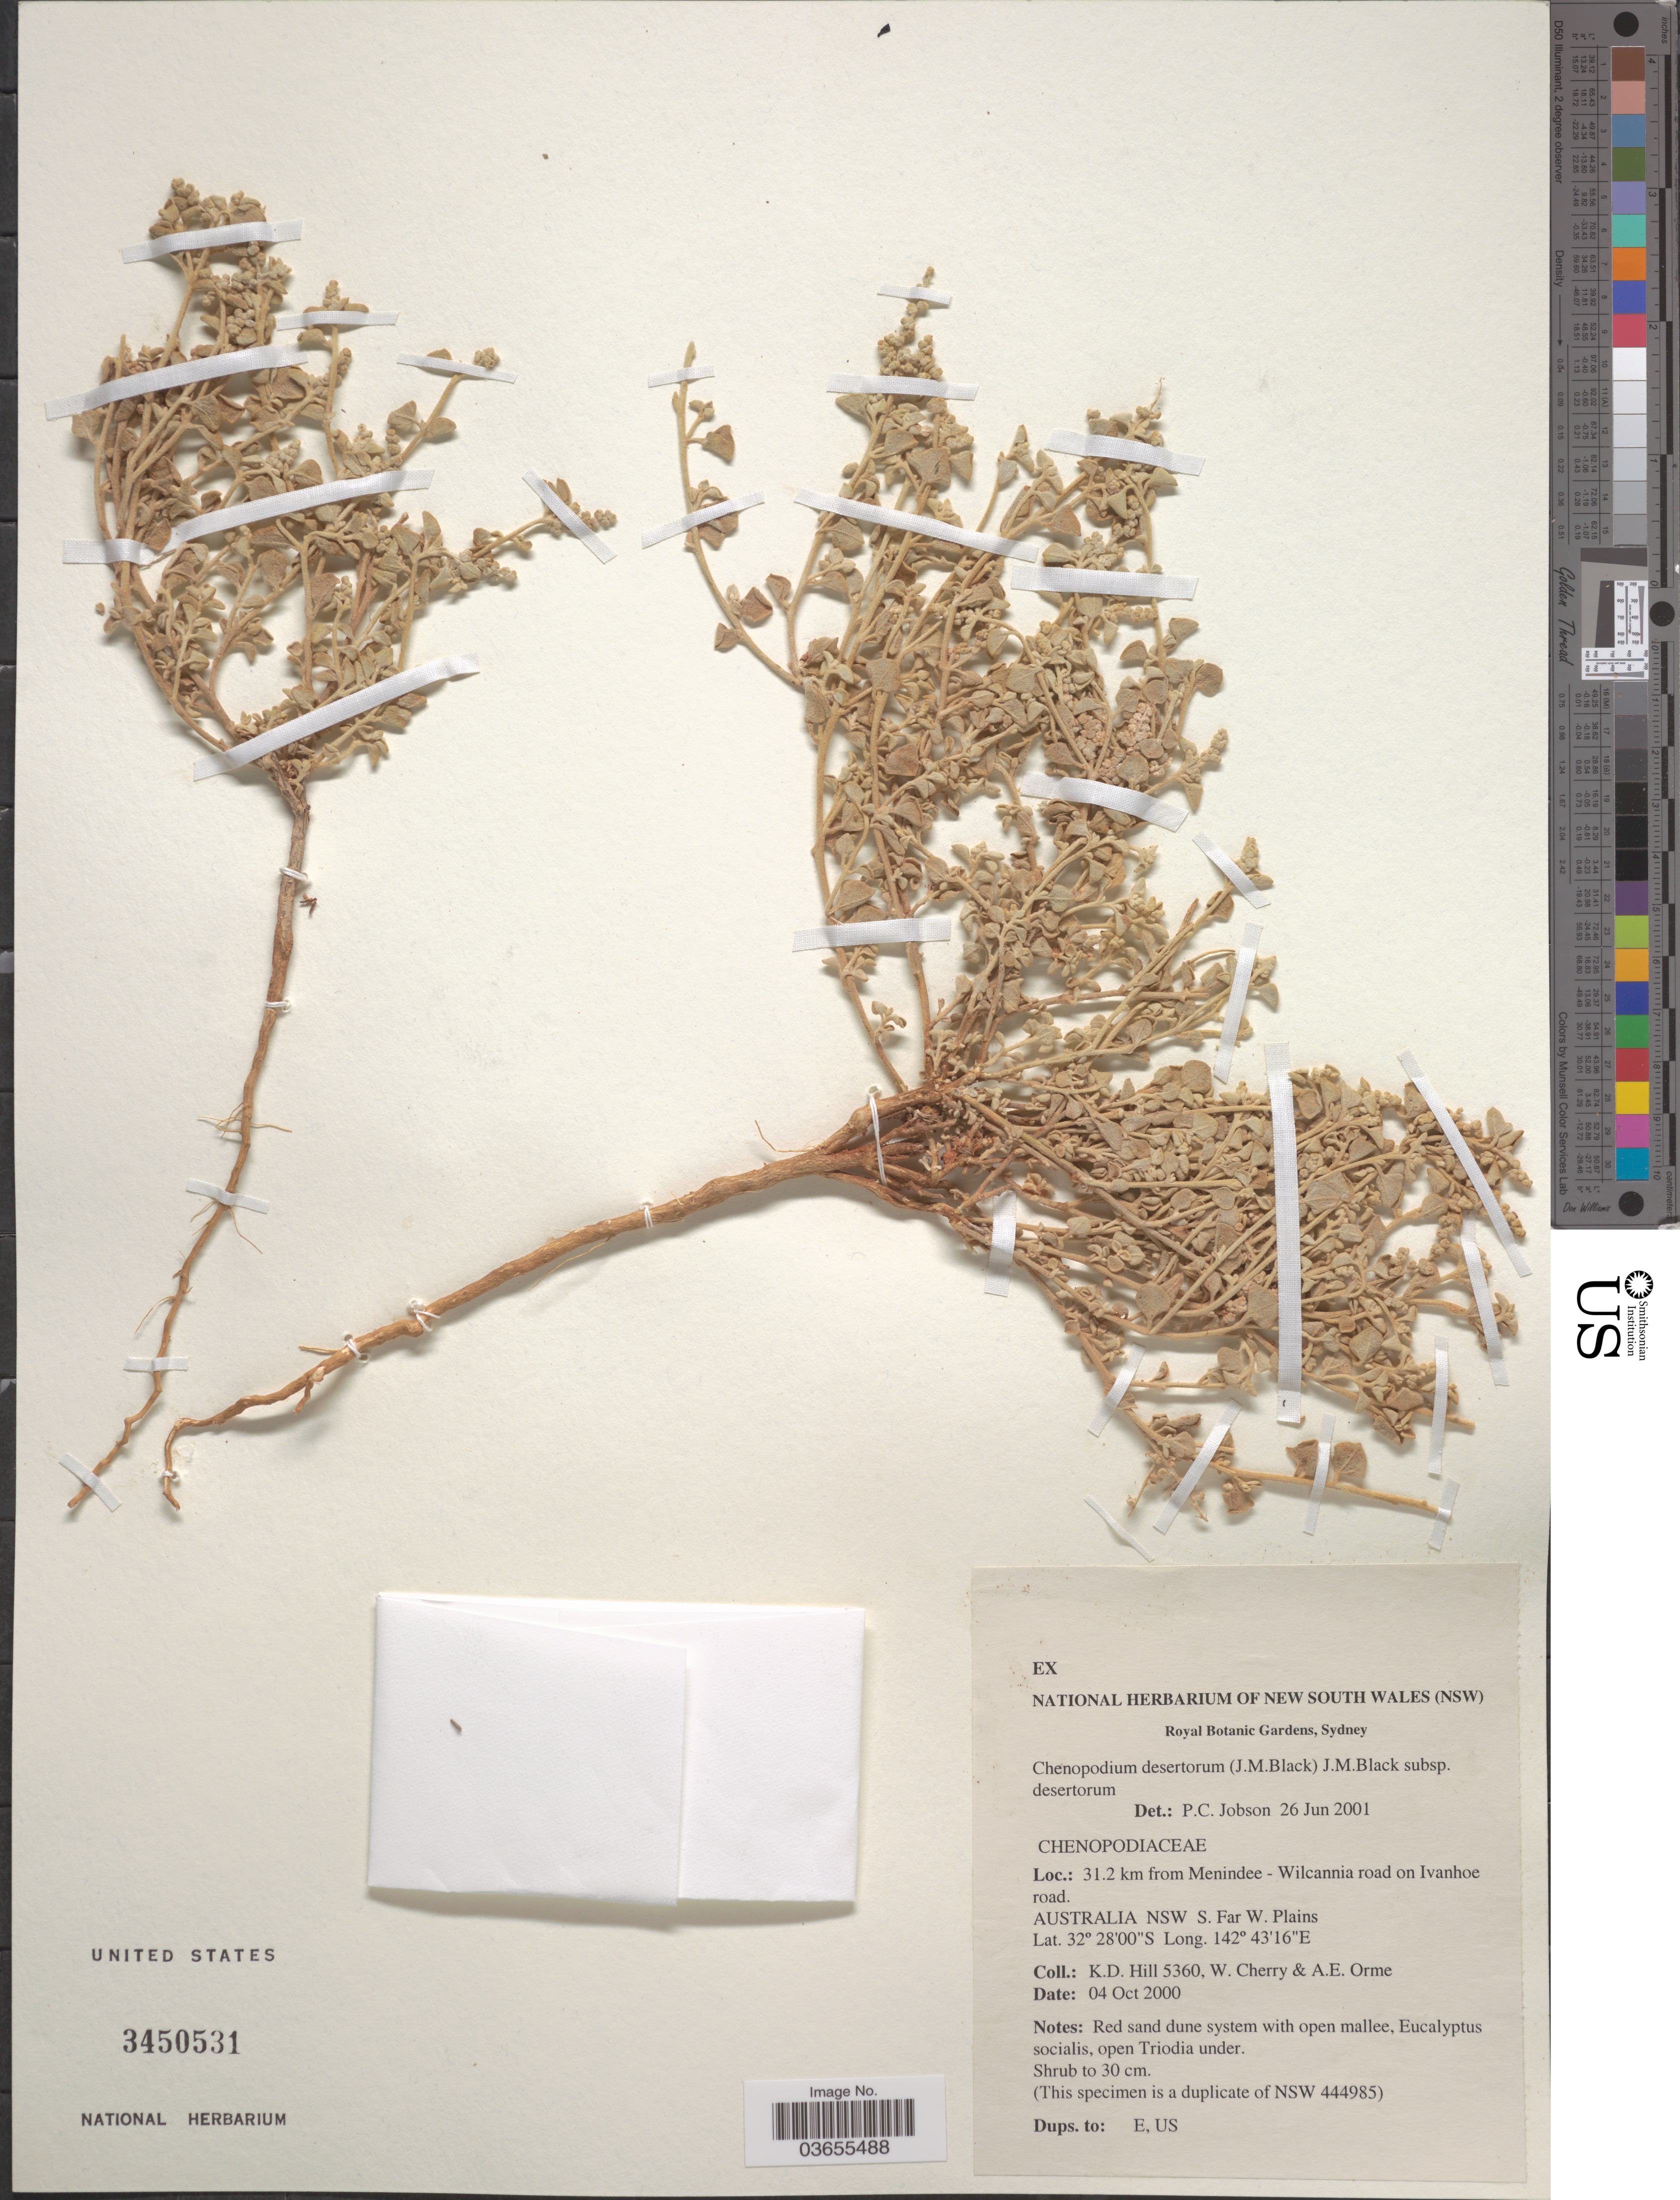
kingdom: Plantae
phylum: Tracheophyta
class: Magnoliopsida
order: Caryophyllales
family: Amaranthaceae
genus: Chenopodium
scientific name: Chenopodium desertorum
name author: (J. Black) J. Black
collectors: K. D. Hill, W. A. Cherry & A. Orme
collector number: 5360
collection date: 2000-10-04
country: Australia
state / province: New South Wales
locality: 31.2 km from Menindee - Wilcannia road on Ivanhoe road. S. Far W. Plains.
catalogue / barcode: US 3450531